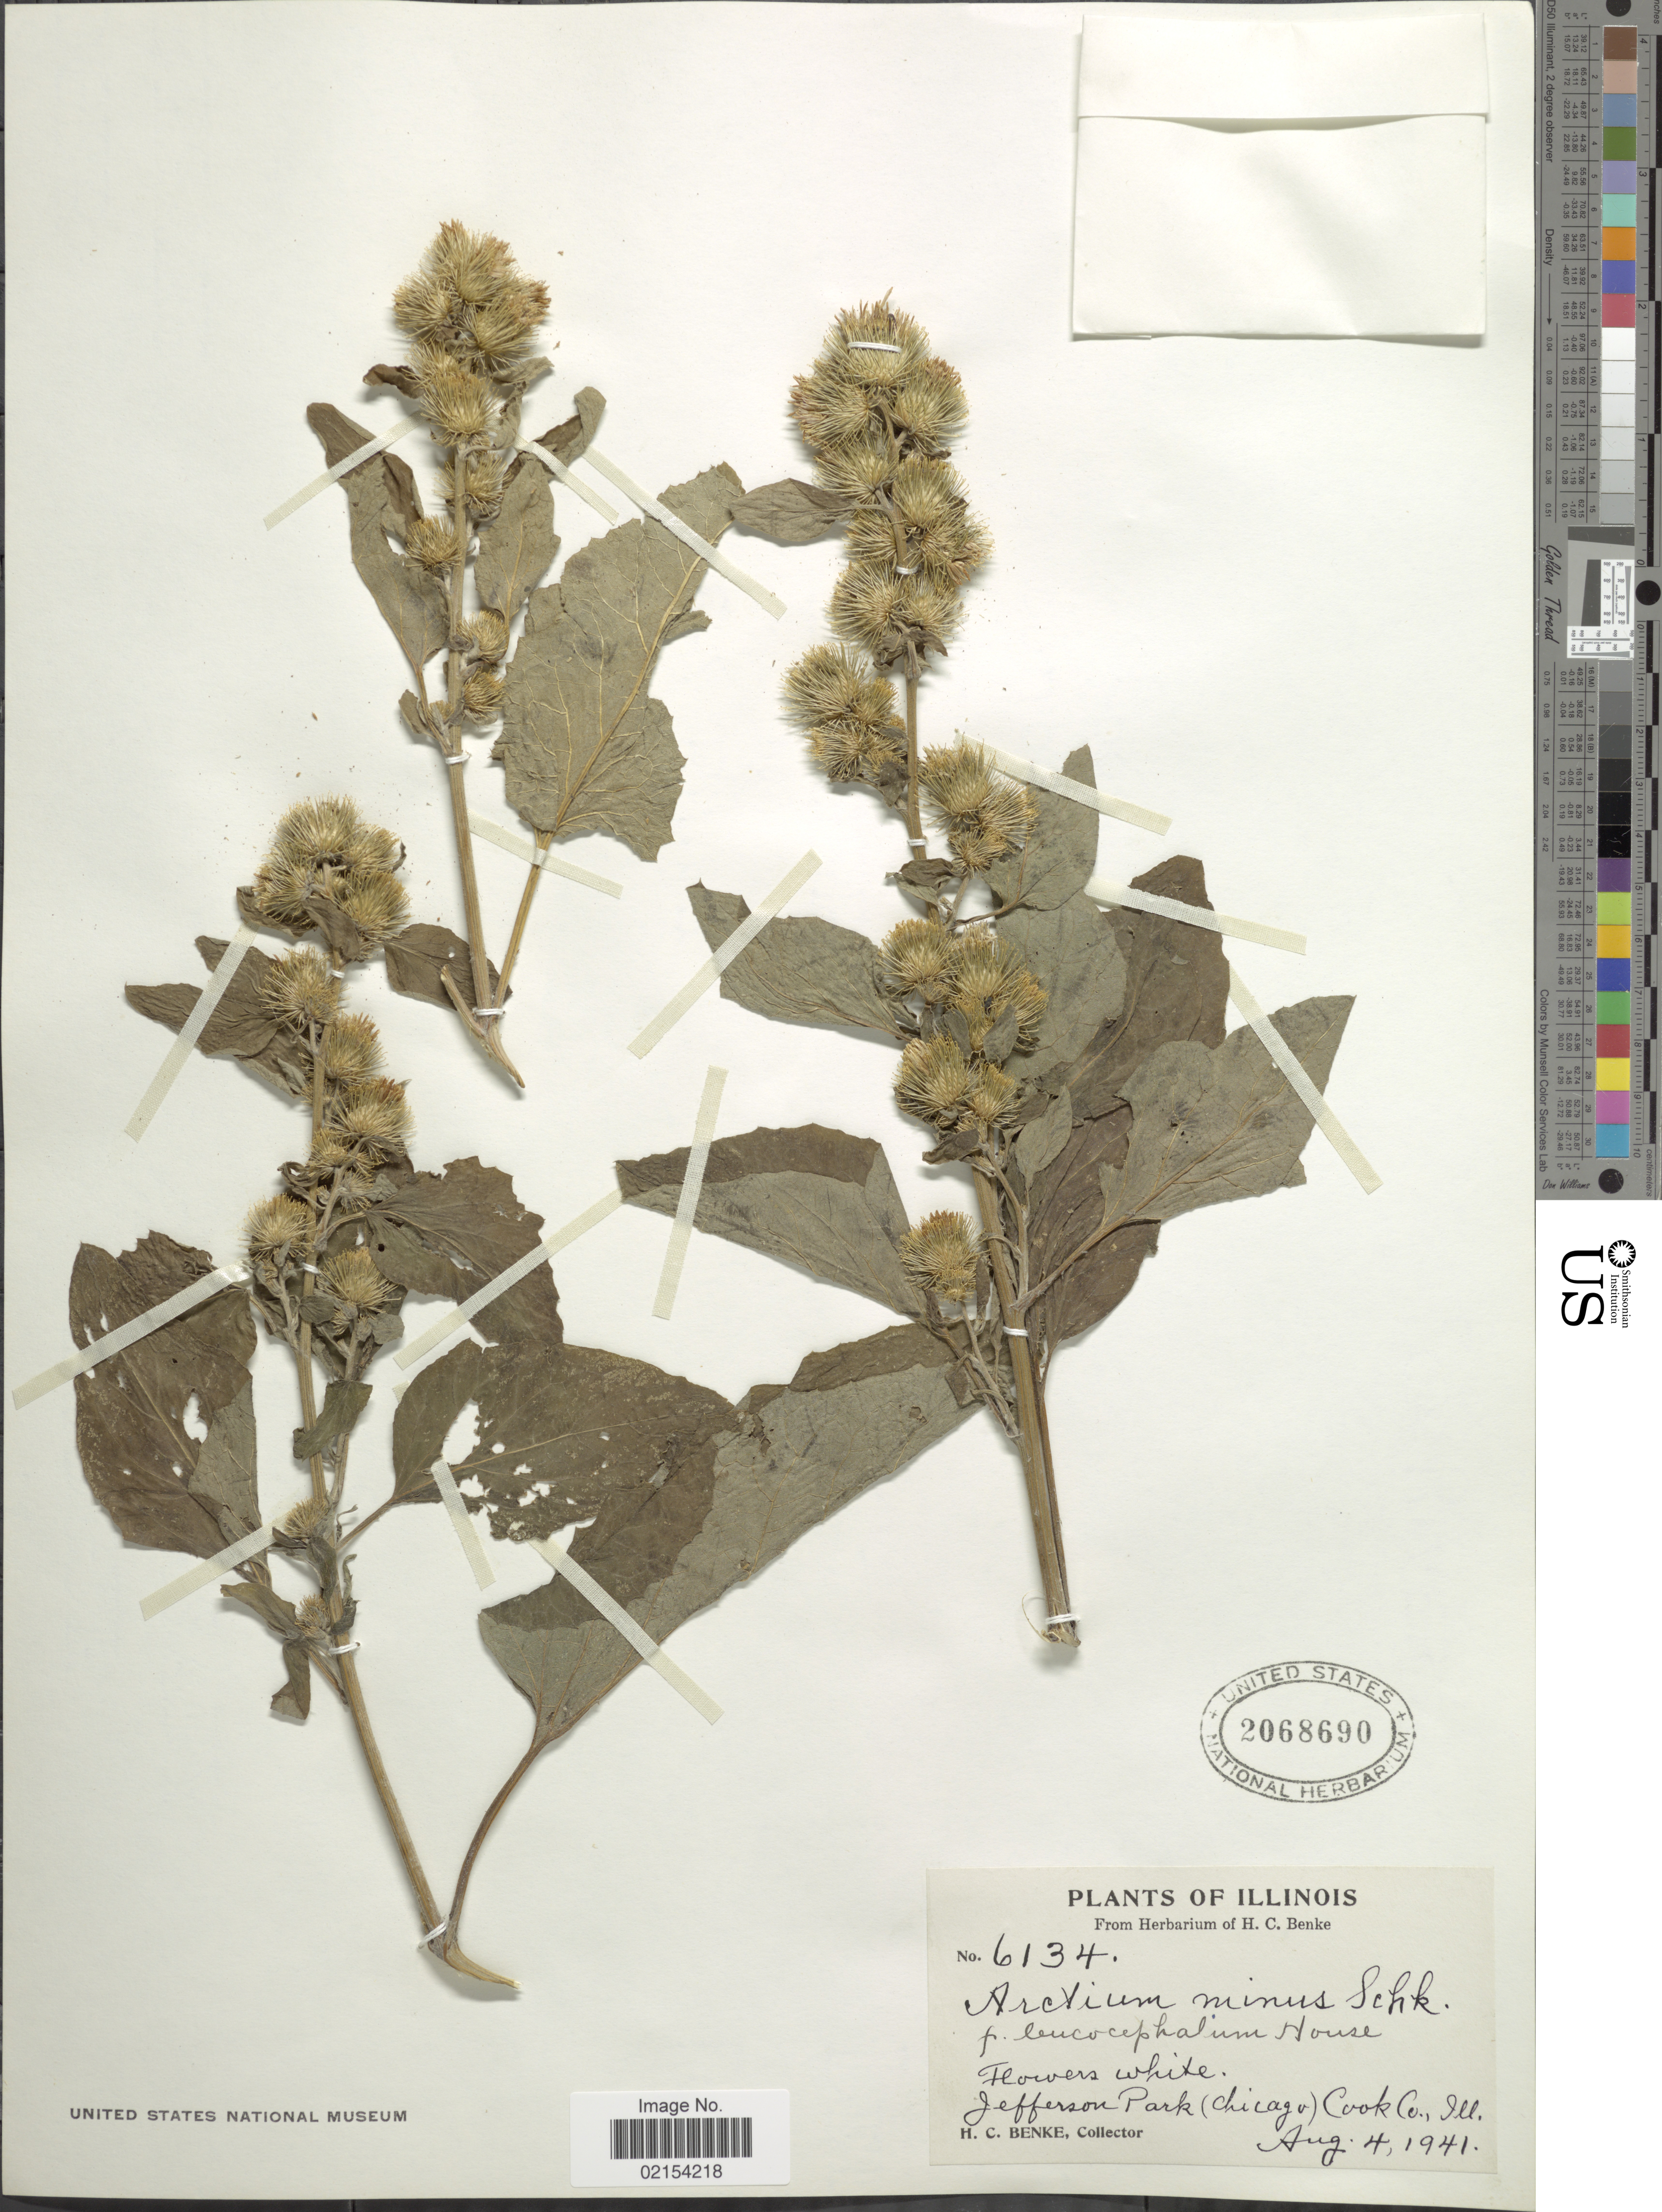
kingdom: Plantae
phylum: Tracheophyta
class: Magnoliopsida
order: Asterales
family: Asteraceae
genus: Arctium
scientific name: Arctium minus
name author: (Hill) Bernh.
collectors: H. Benke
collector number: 6134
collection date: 1941-08-04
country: United States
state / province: Illinois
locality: Jefferson Park (Chicago) Cook Co.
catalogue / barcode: US 2068690